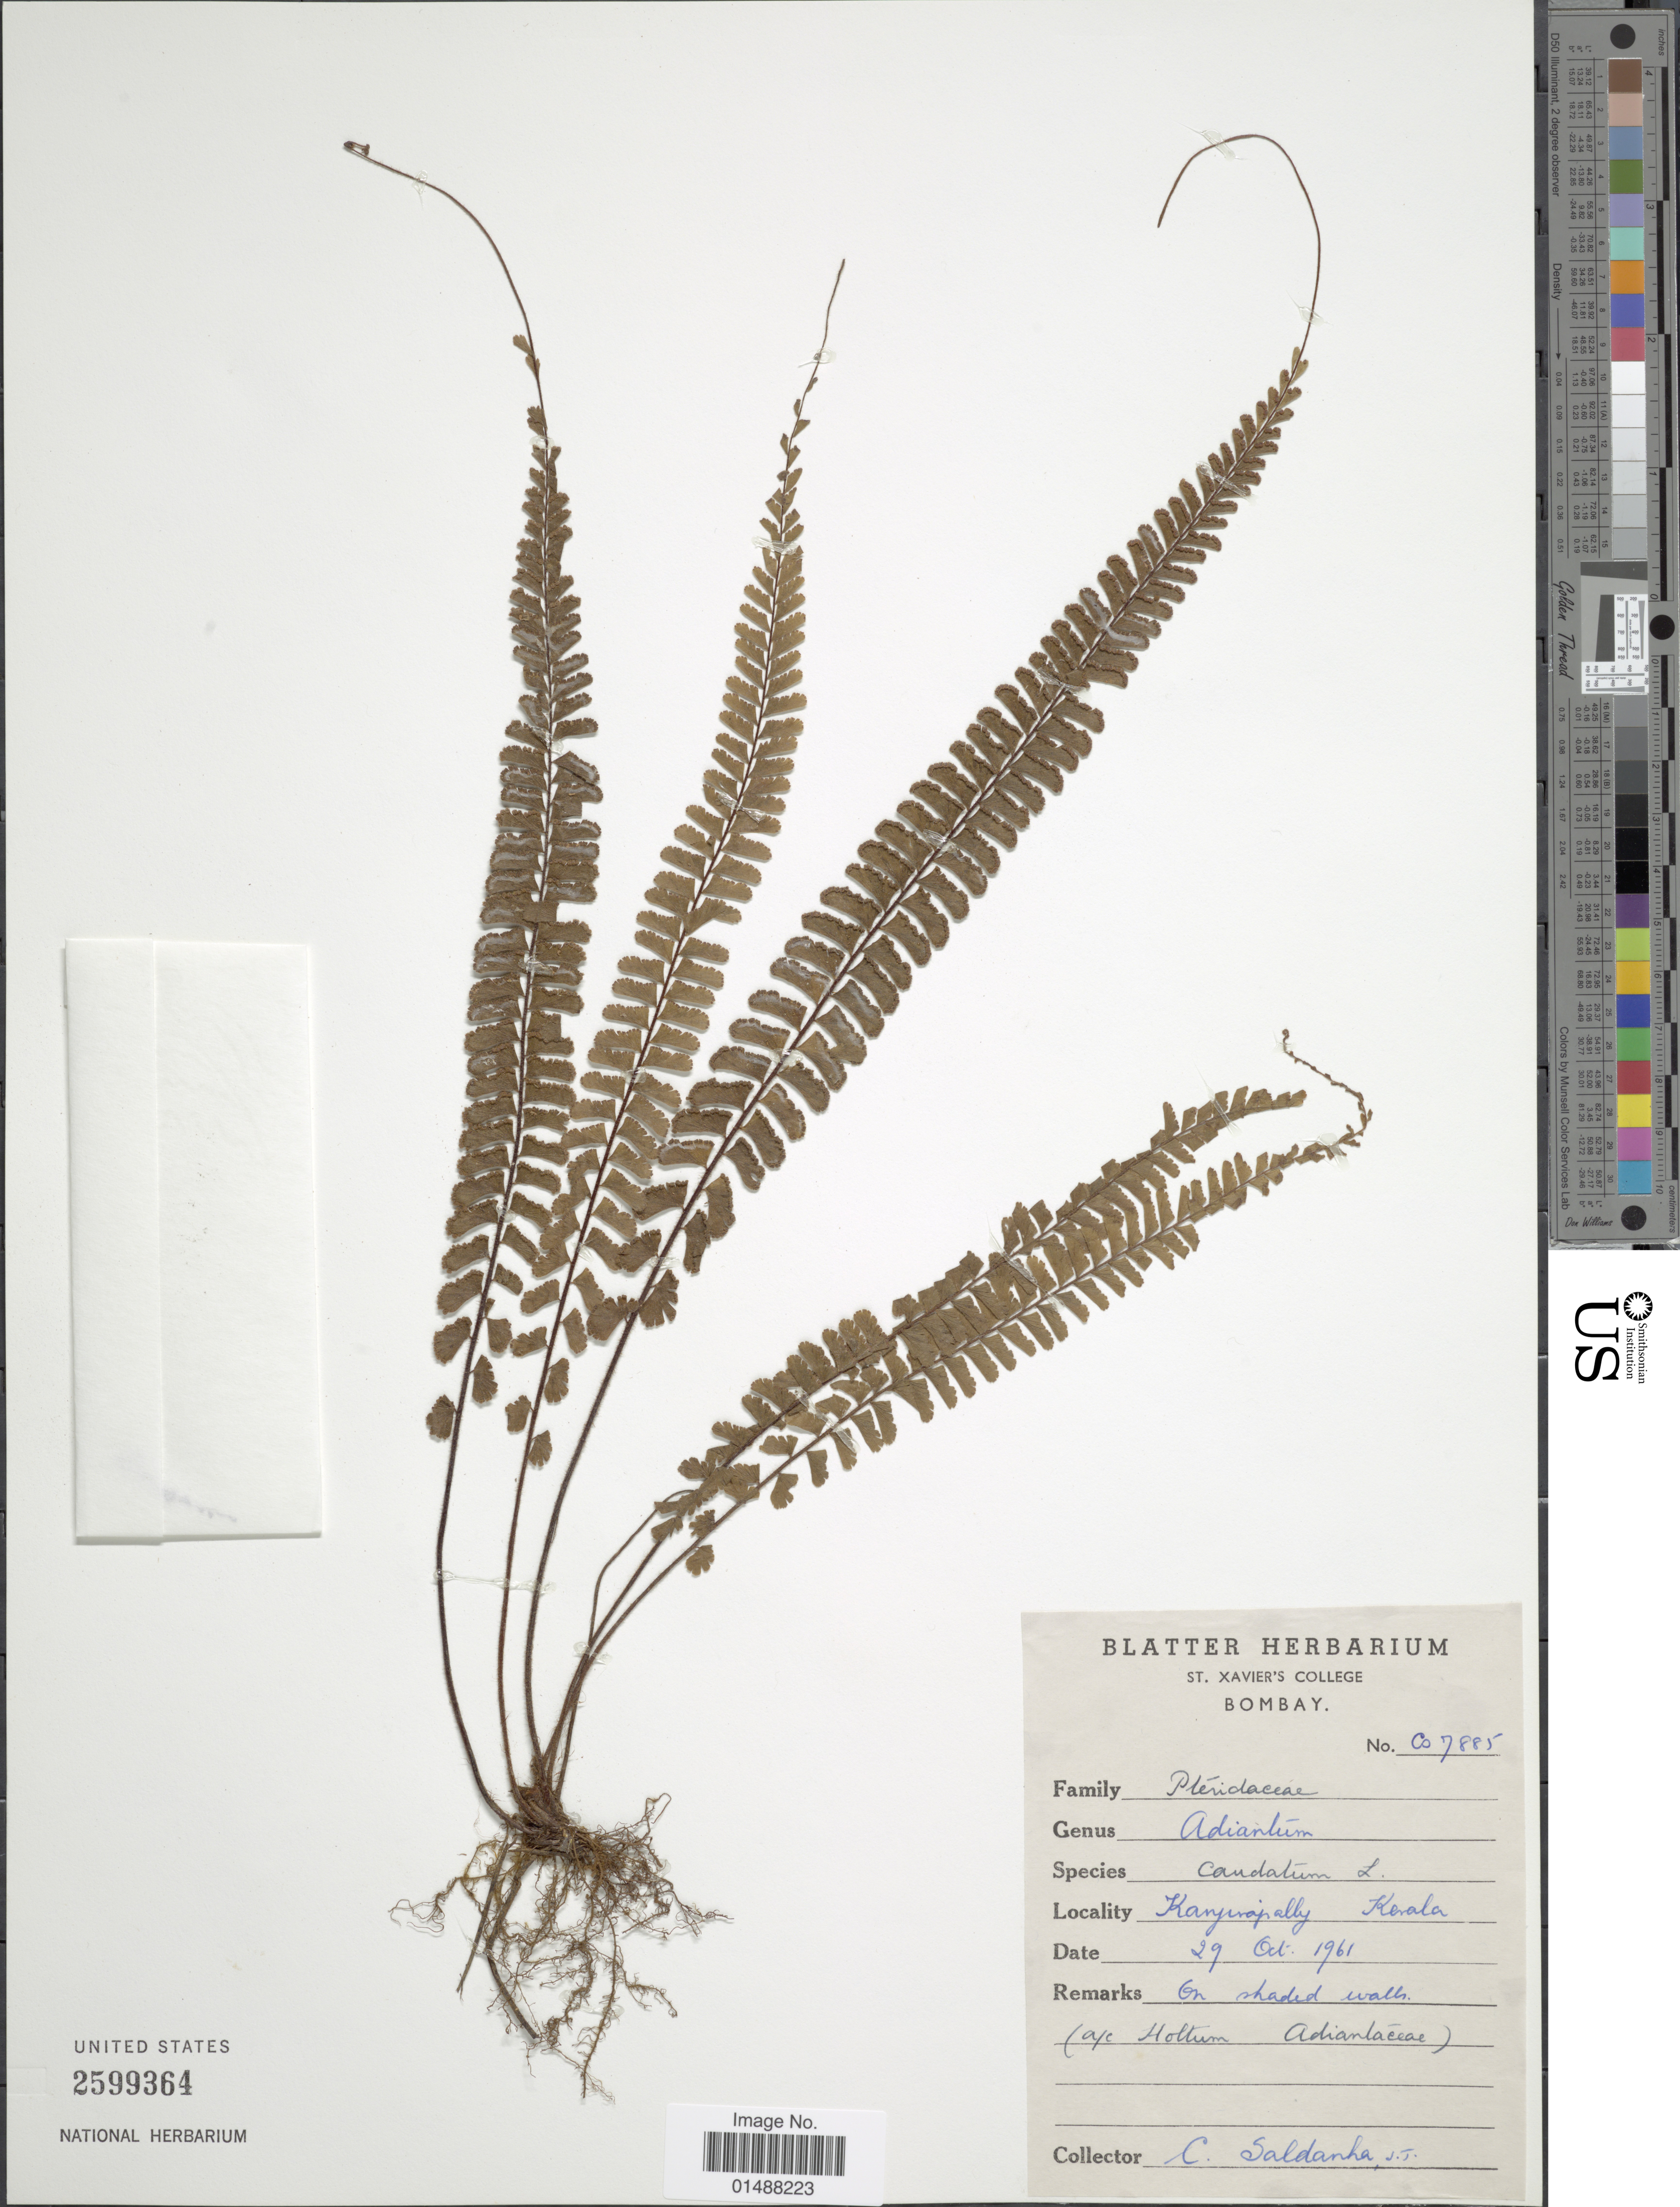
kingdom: Plantae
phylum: Tracheophyta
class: Polypodiopsida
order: Polypodiales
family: Pteridaceae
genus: Adiantum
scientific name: Adiantum caudatum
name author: L.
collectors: C. Saldanha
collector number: Co7885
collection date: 1961-10-29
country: India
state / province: Kerala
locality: Kanjinopally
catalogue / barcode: US 2599364